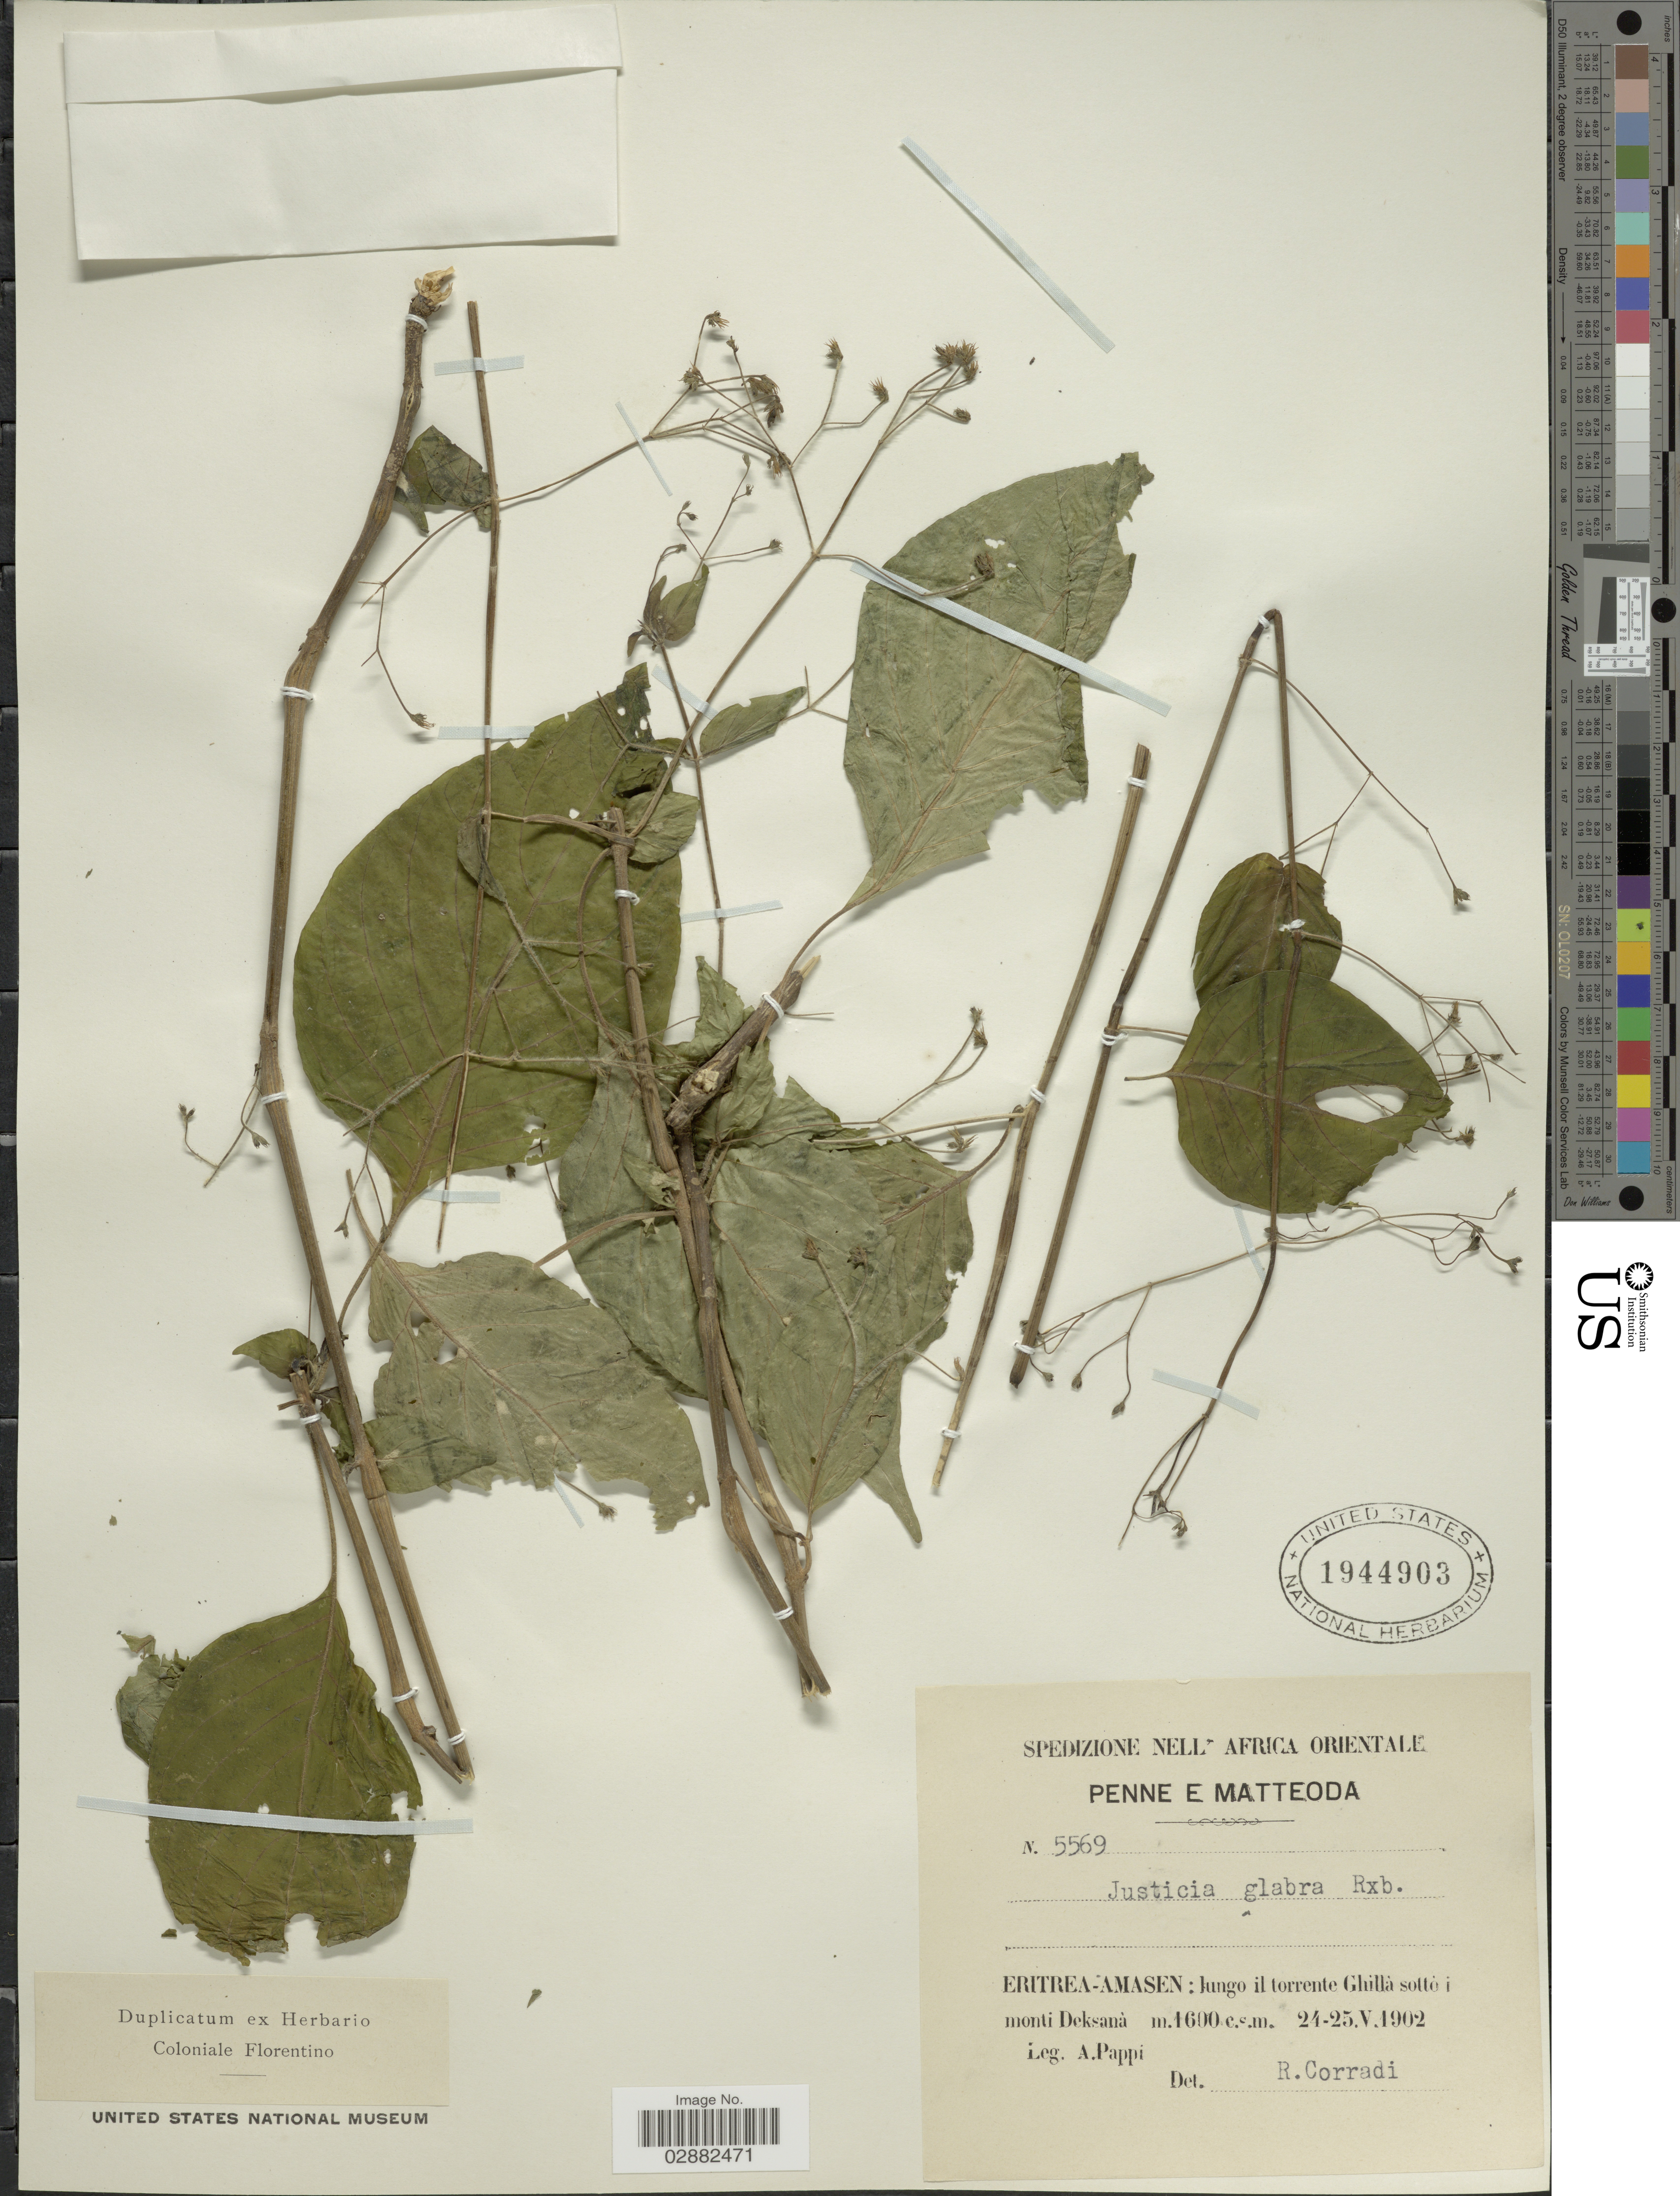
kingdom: Plantae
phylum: Tracheophyta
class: Magnoliopsida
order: Lamiales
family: Acanthaceae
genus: Justicia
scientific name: Justicia glabra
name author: K.D. Koenig ex Roxb.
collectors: A. Pappi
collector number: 5569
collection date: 1902-05-24/1902-05-25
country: Eritrea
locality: Eritrea-Amasen: lungo il torrente Ghillà sotto i monti Deksanà.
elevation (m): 1600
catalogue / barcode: US 1944903